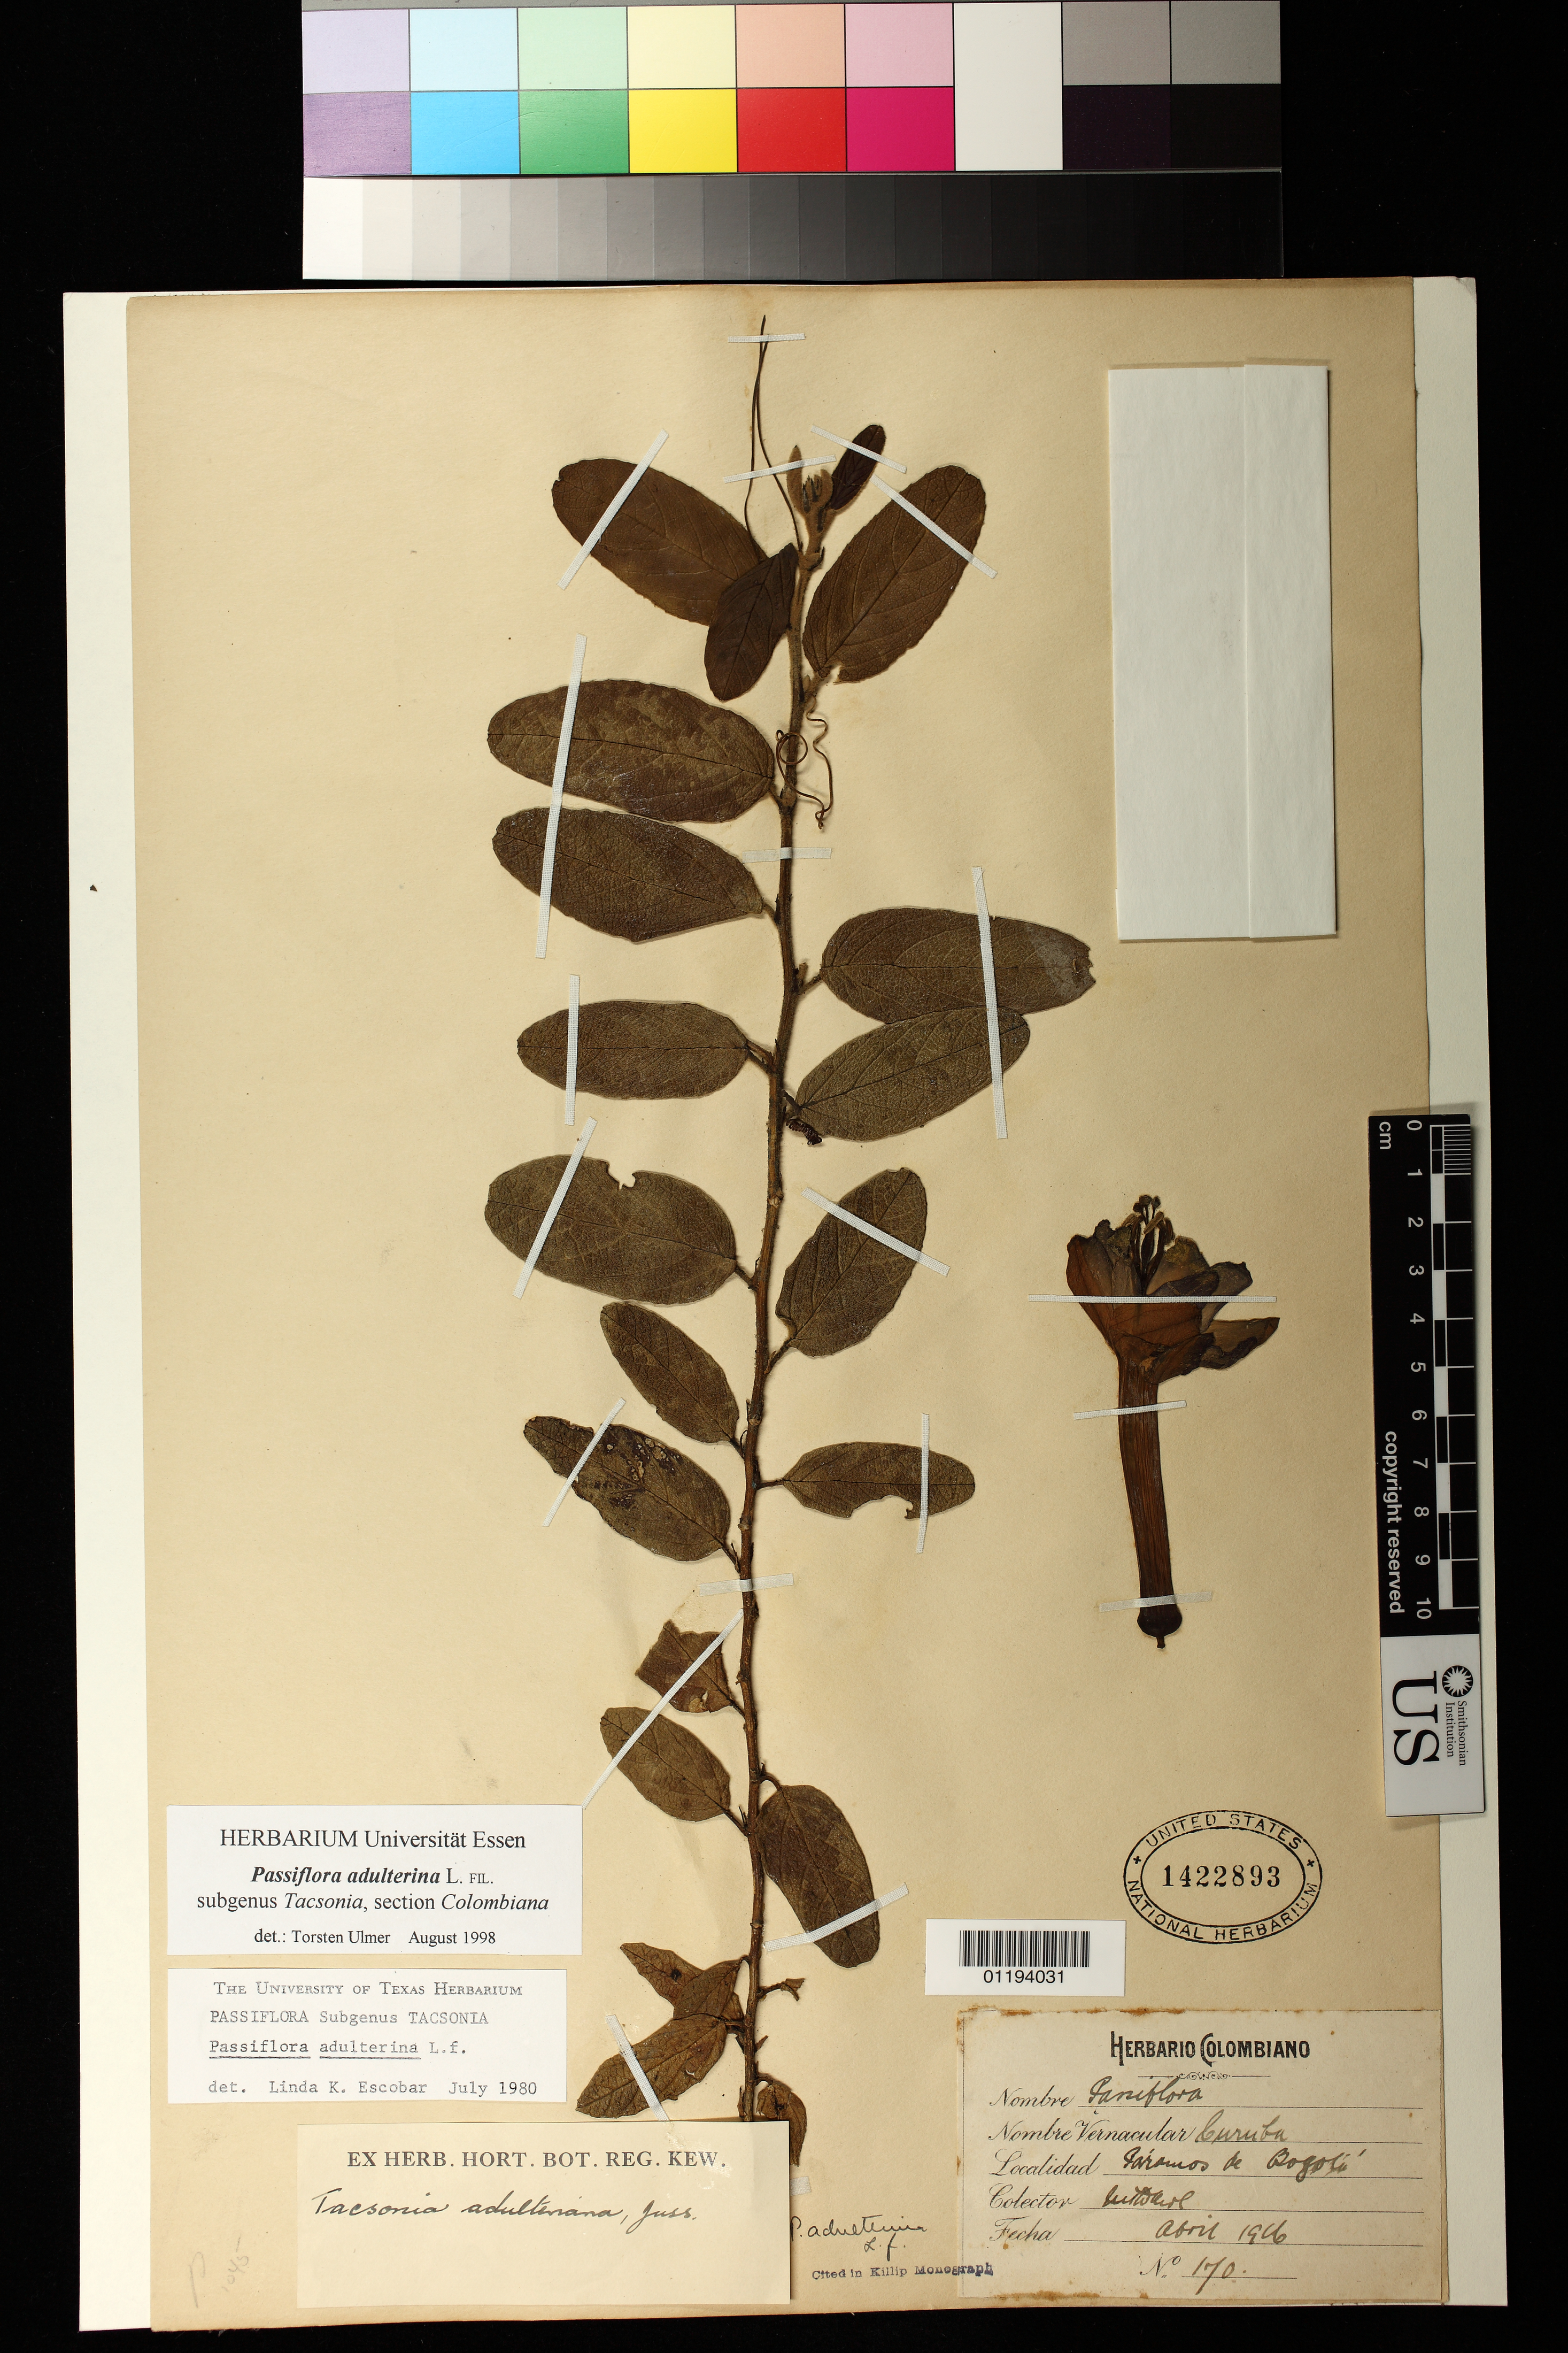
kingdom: Plantae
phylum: Tracheophyta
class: Magnoliopsida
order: Malpighiales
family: Passifloraceae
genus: Passiflora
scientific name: Passiflora adulterina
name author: L. f.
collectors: M. T. Dawe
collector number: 170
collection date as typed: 1906-04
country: Colombia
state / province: Bogota D.C.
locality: Paramos de Bogota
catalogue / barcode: US 1422893